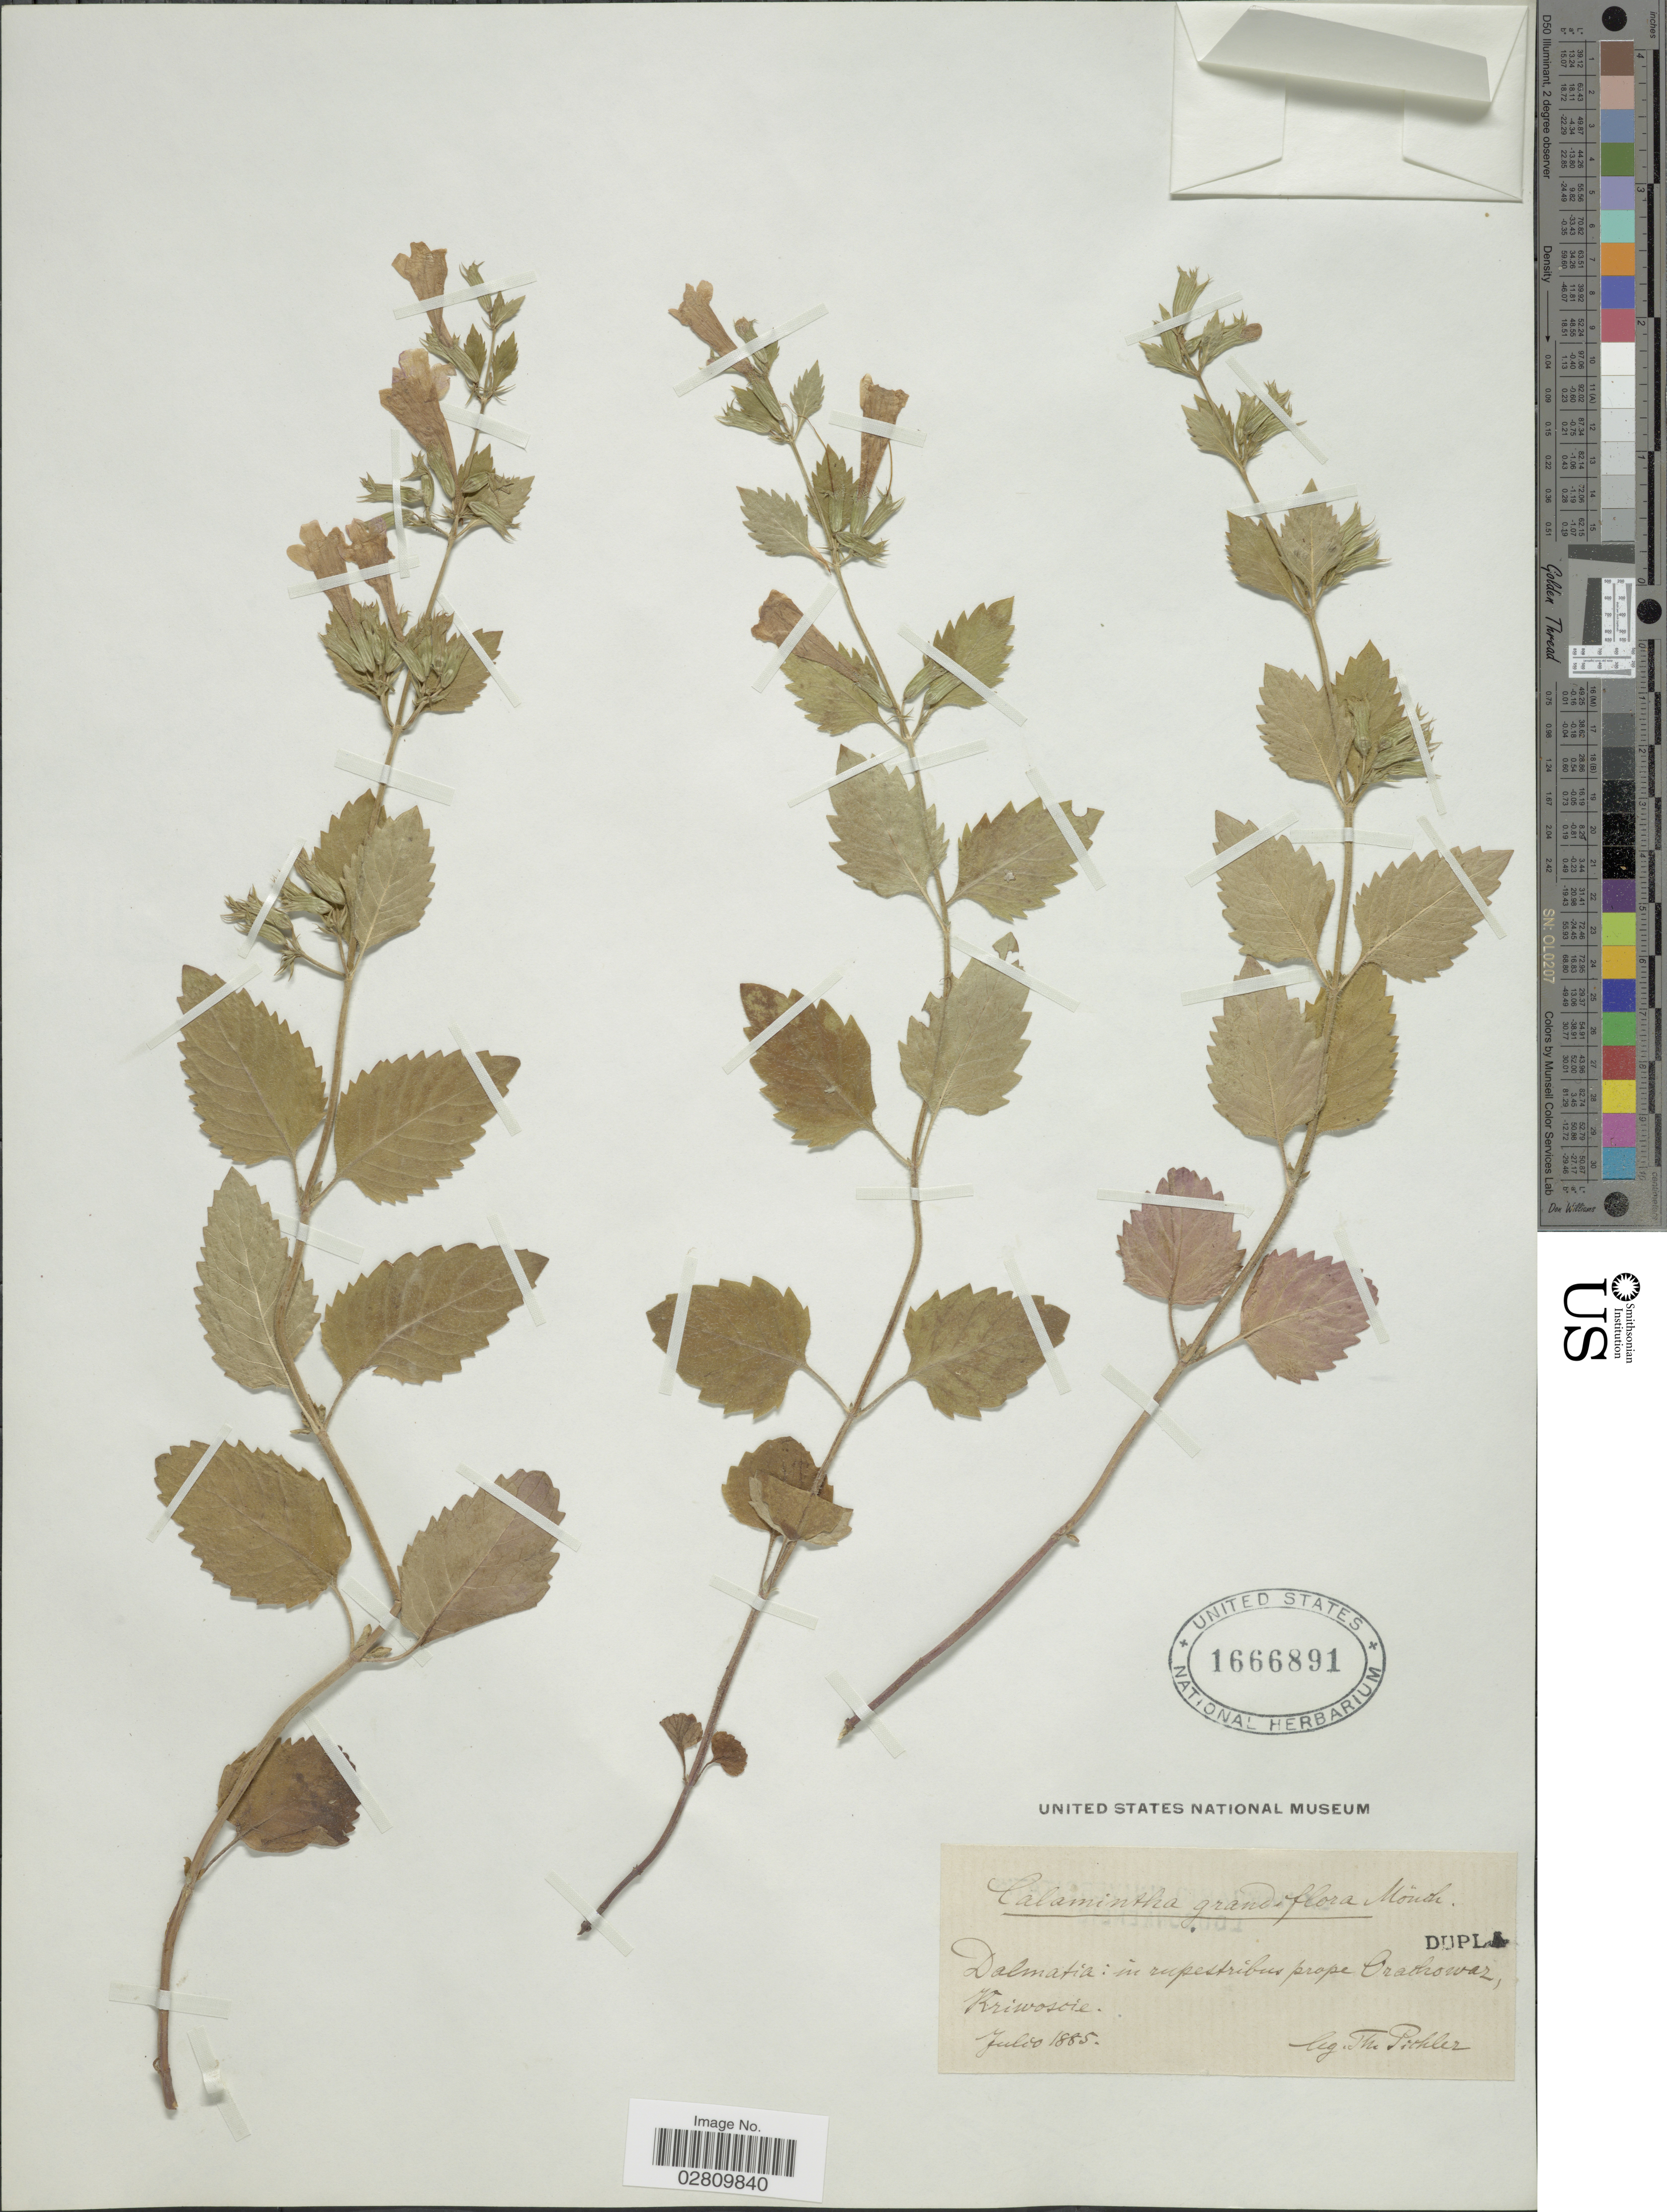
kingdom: Plantae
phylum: Tracheophyta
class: Magnoliopsida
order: Lamiales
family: Lamiaceae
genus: Calamintha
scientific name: Calamintha grandiflora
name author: (L.) Moench.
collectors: T. Pichler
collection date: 1885-07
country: Croatia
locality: Dalmatia: in rupestribus prope Orakowaz [interpreted], Kriwosoie [interpreted]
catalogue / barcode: US 1666891